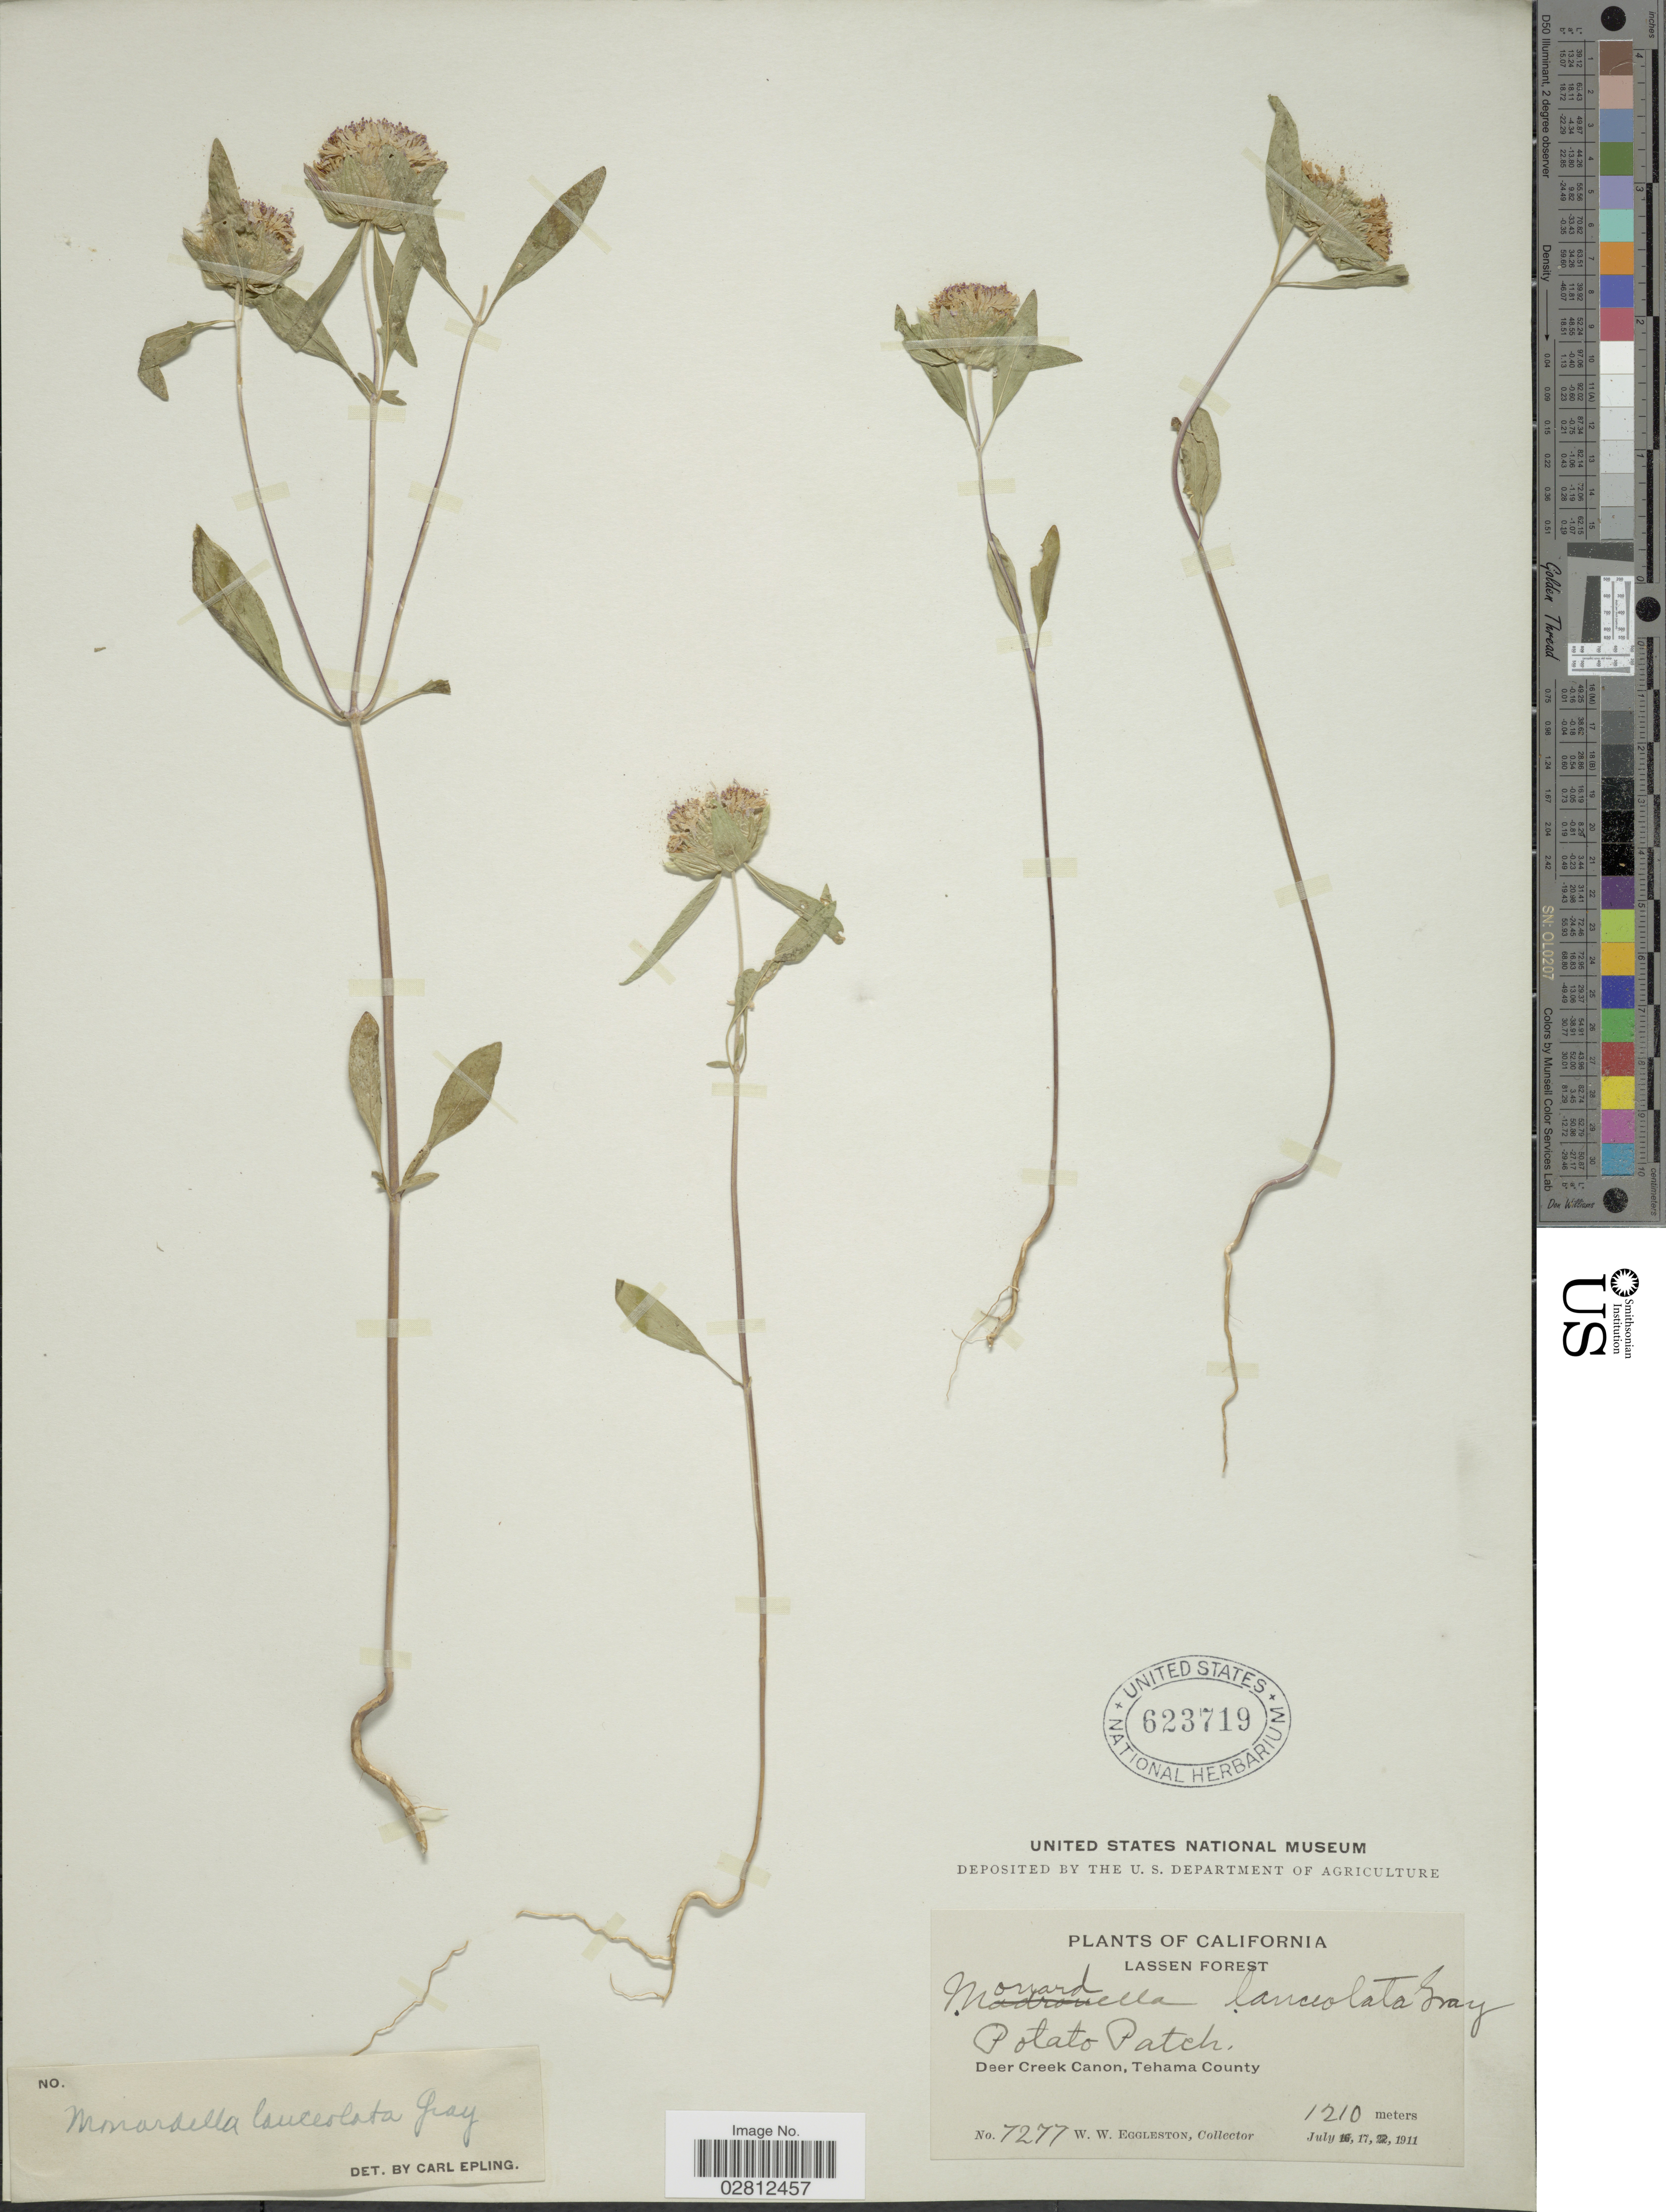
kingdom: Plantae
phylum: Tracheophyta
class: Magnoliopsida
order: Lamiales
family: Lamiaceae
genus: Monardella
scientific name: Monardella lanceolata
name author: A. Gray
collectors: W. W. Eggleston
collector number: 7277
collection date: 1911-07-17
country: United States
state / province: California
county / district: Tehama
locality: Lassen Forest, Potato Patch, Deer Creek Canon, Tehama County.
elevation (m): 1210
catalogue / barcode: US 623719